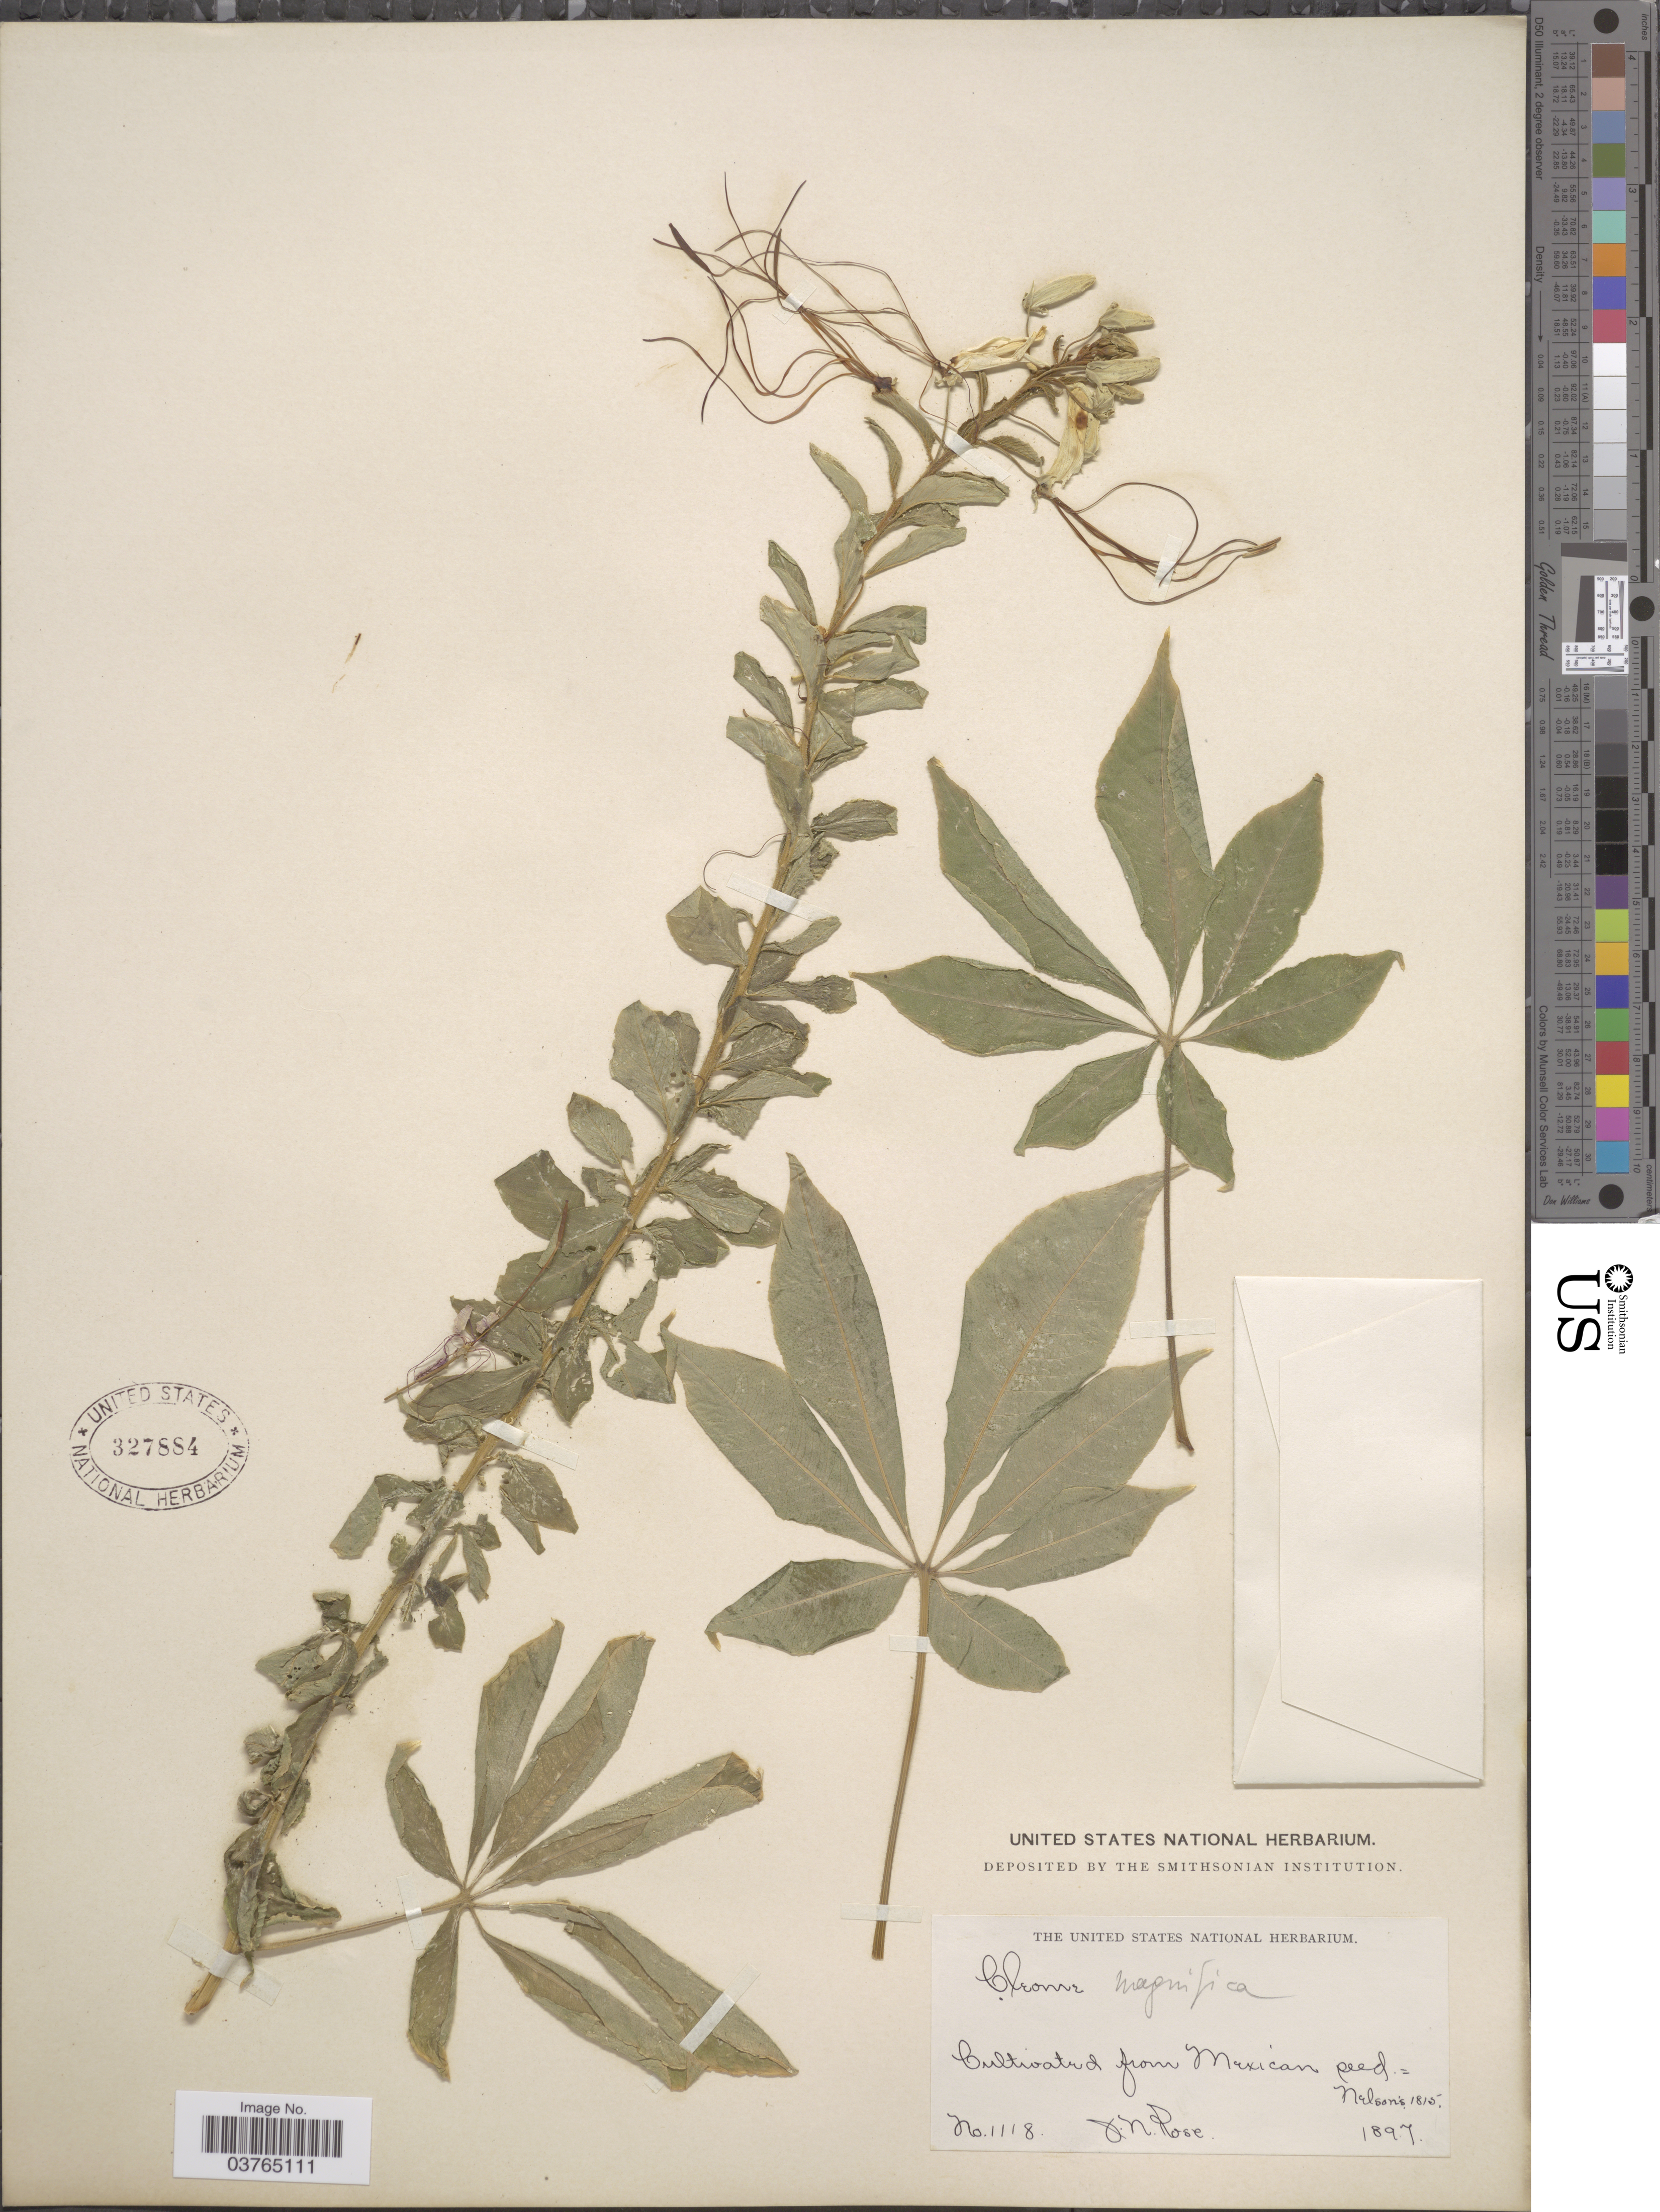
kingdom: Plantae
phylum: Tracheophyta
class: Magnoliopsida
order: Brassicales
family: Cleomaceae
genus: Andinocleome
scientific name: Andinocleome magnifica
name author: (Briq.) Iltis & Cochrane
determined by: Strong, M. T., (US), Smithsonian Institution - National Museum of Natural History (UNITED STATES)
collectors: J. N. Rose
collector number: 1118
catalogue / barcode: US 327884